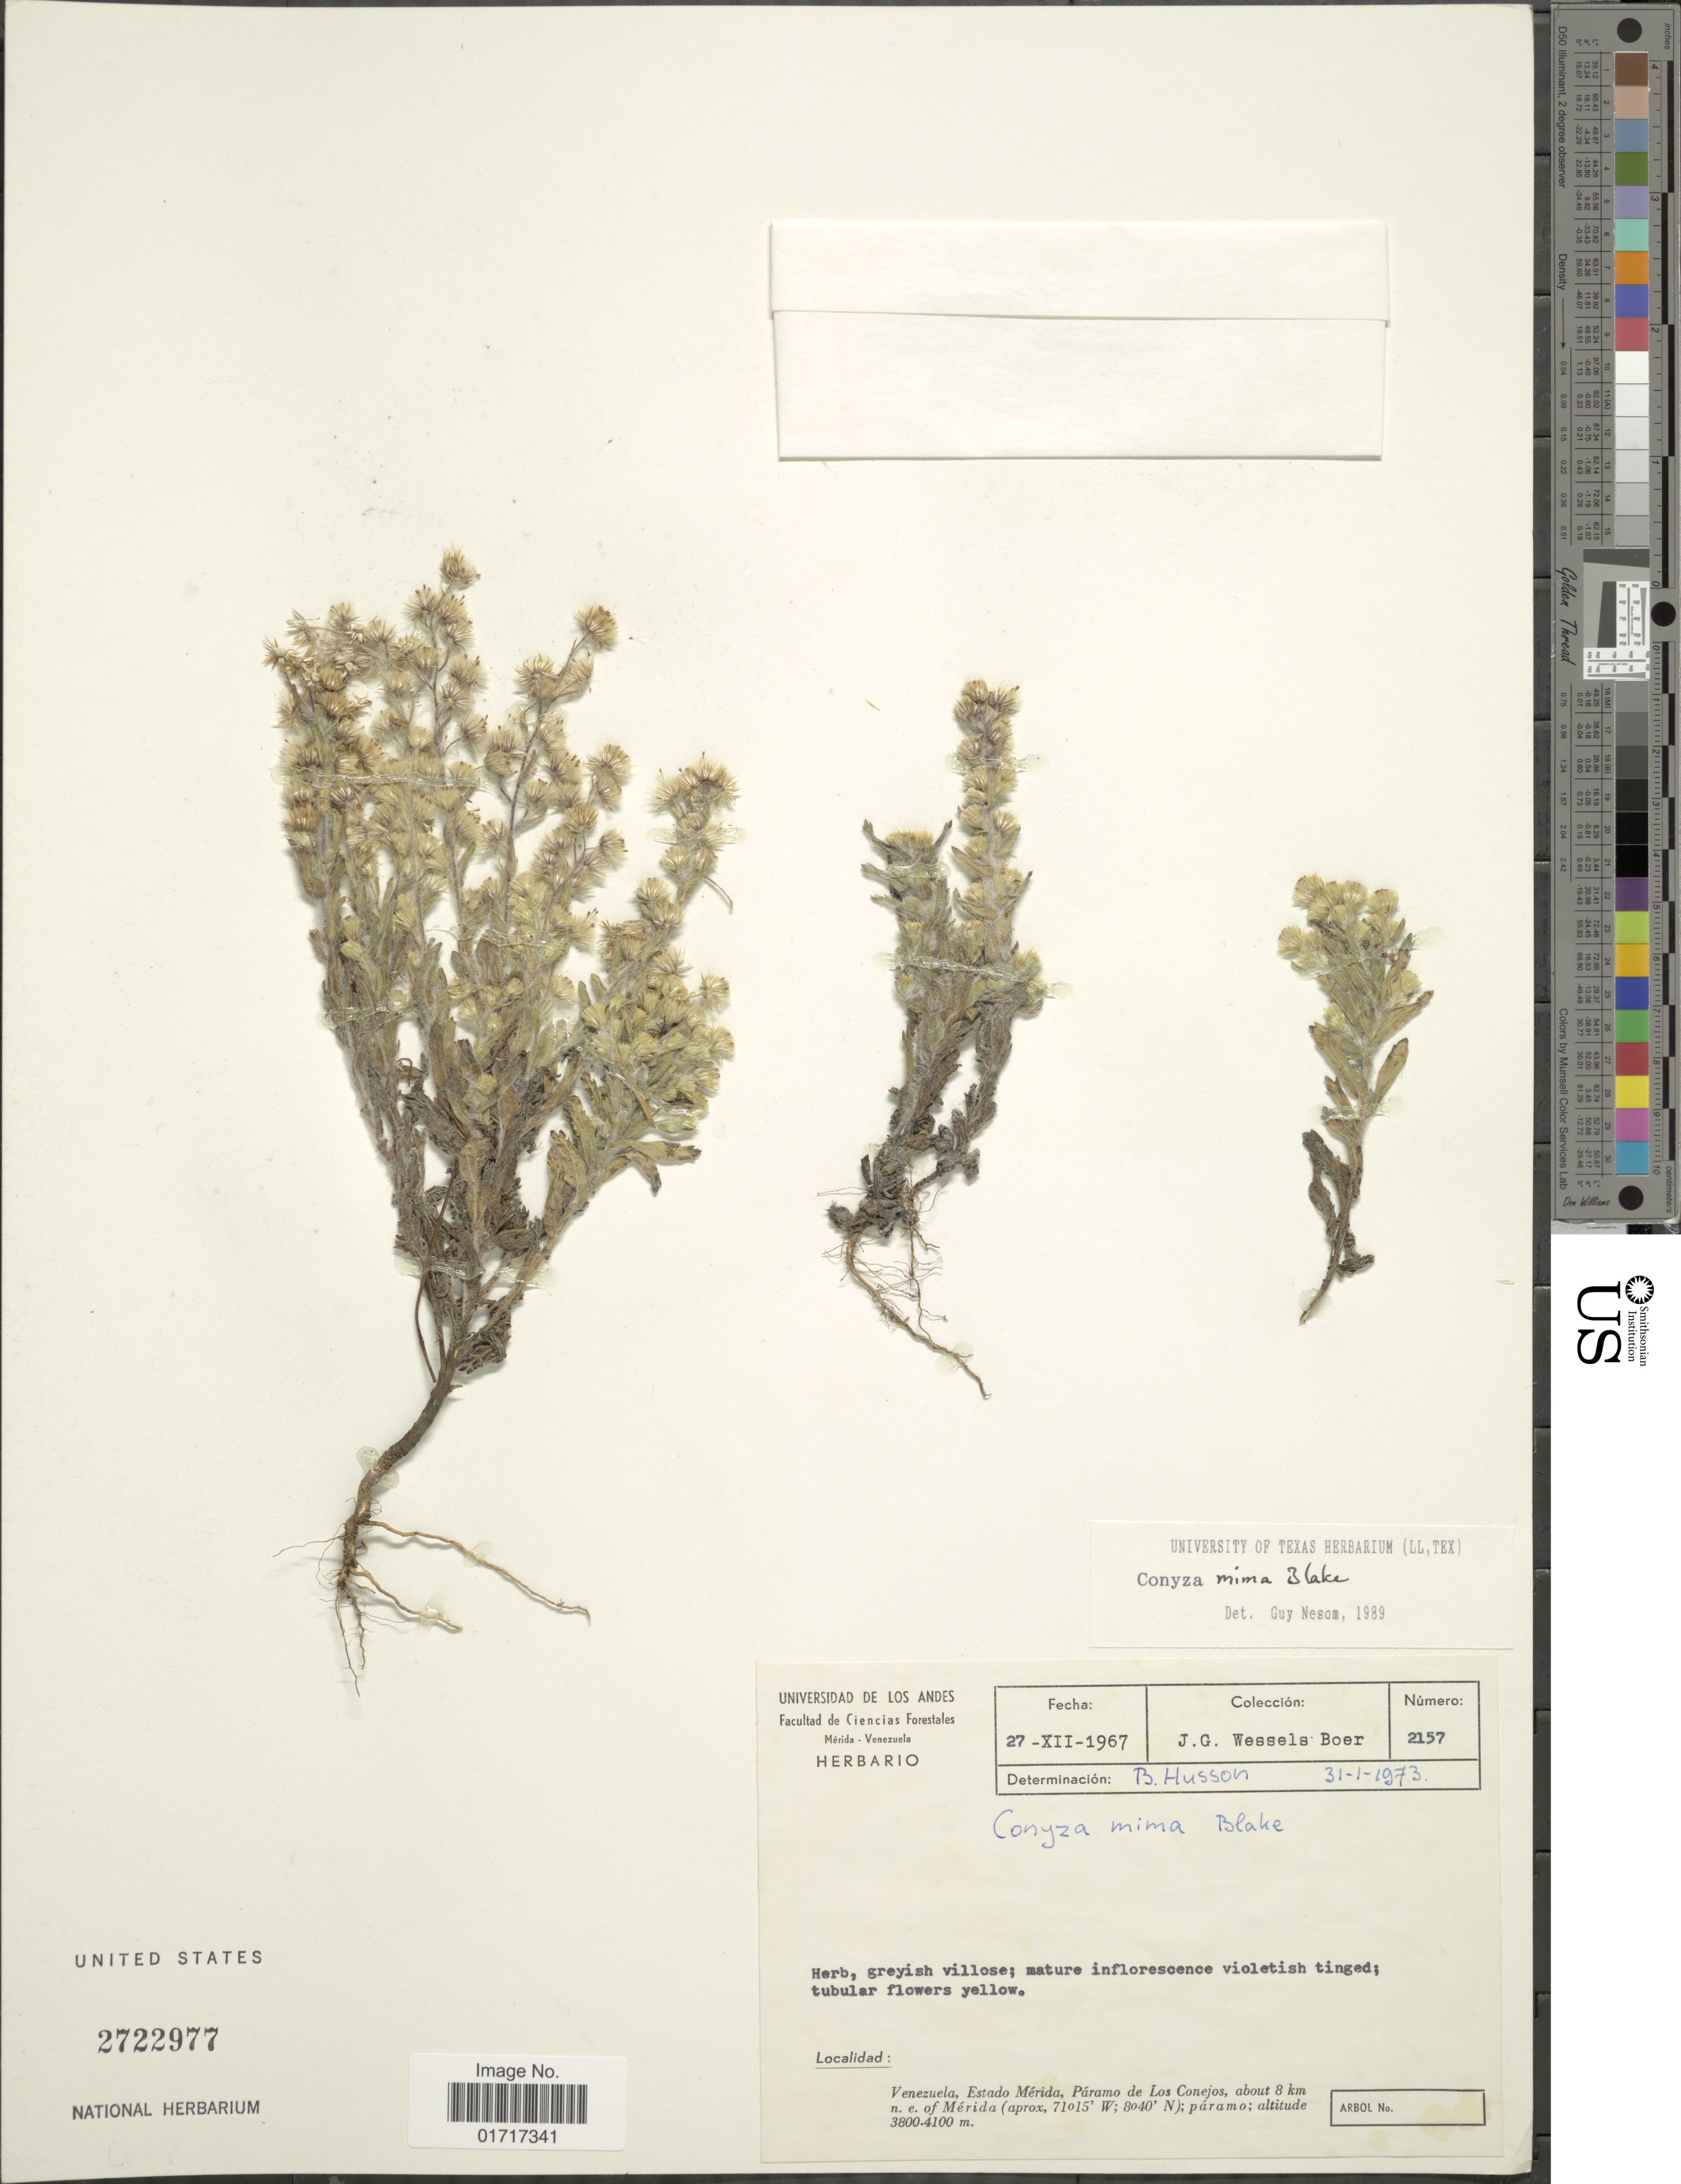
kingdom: Plantae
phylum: Tracheophyta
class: Magnoliopsida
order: Asterales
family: Asteraceae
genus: Conyza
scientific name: Conyza mima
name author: S.F. Blake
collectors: J. G. Wessels Boer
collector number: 2157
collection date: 1967-12-27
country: Venezuela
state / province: Mérida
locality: Venezuela, Estado Merida, Param de Los Conejos, about 8 km n.e. of Merida.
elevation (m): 3800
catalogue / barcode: US 2722977